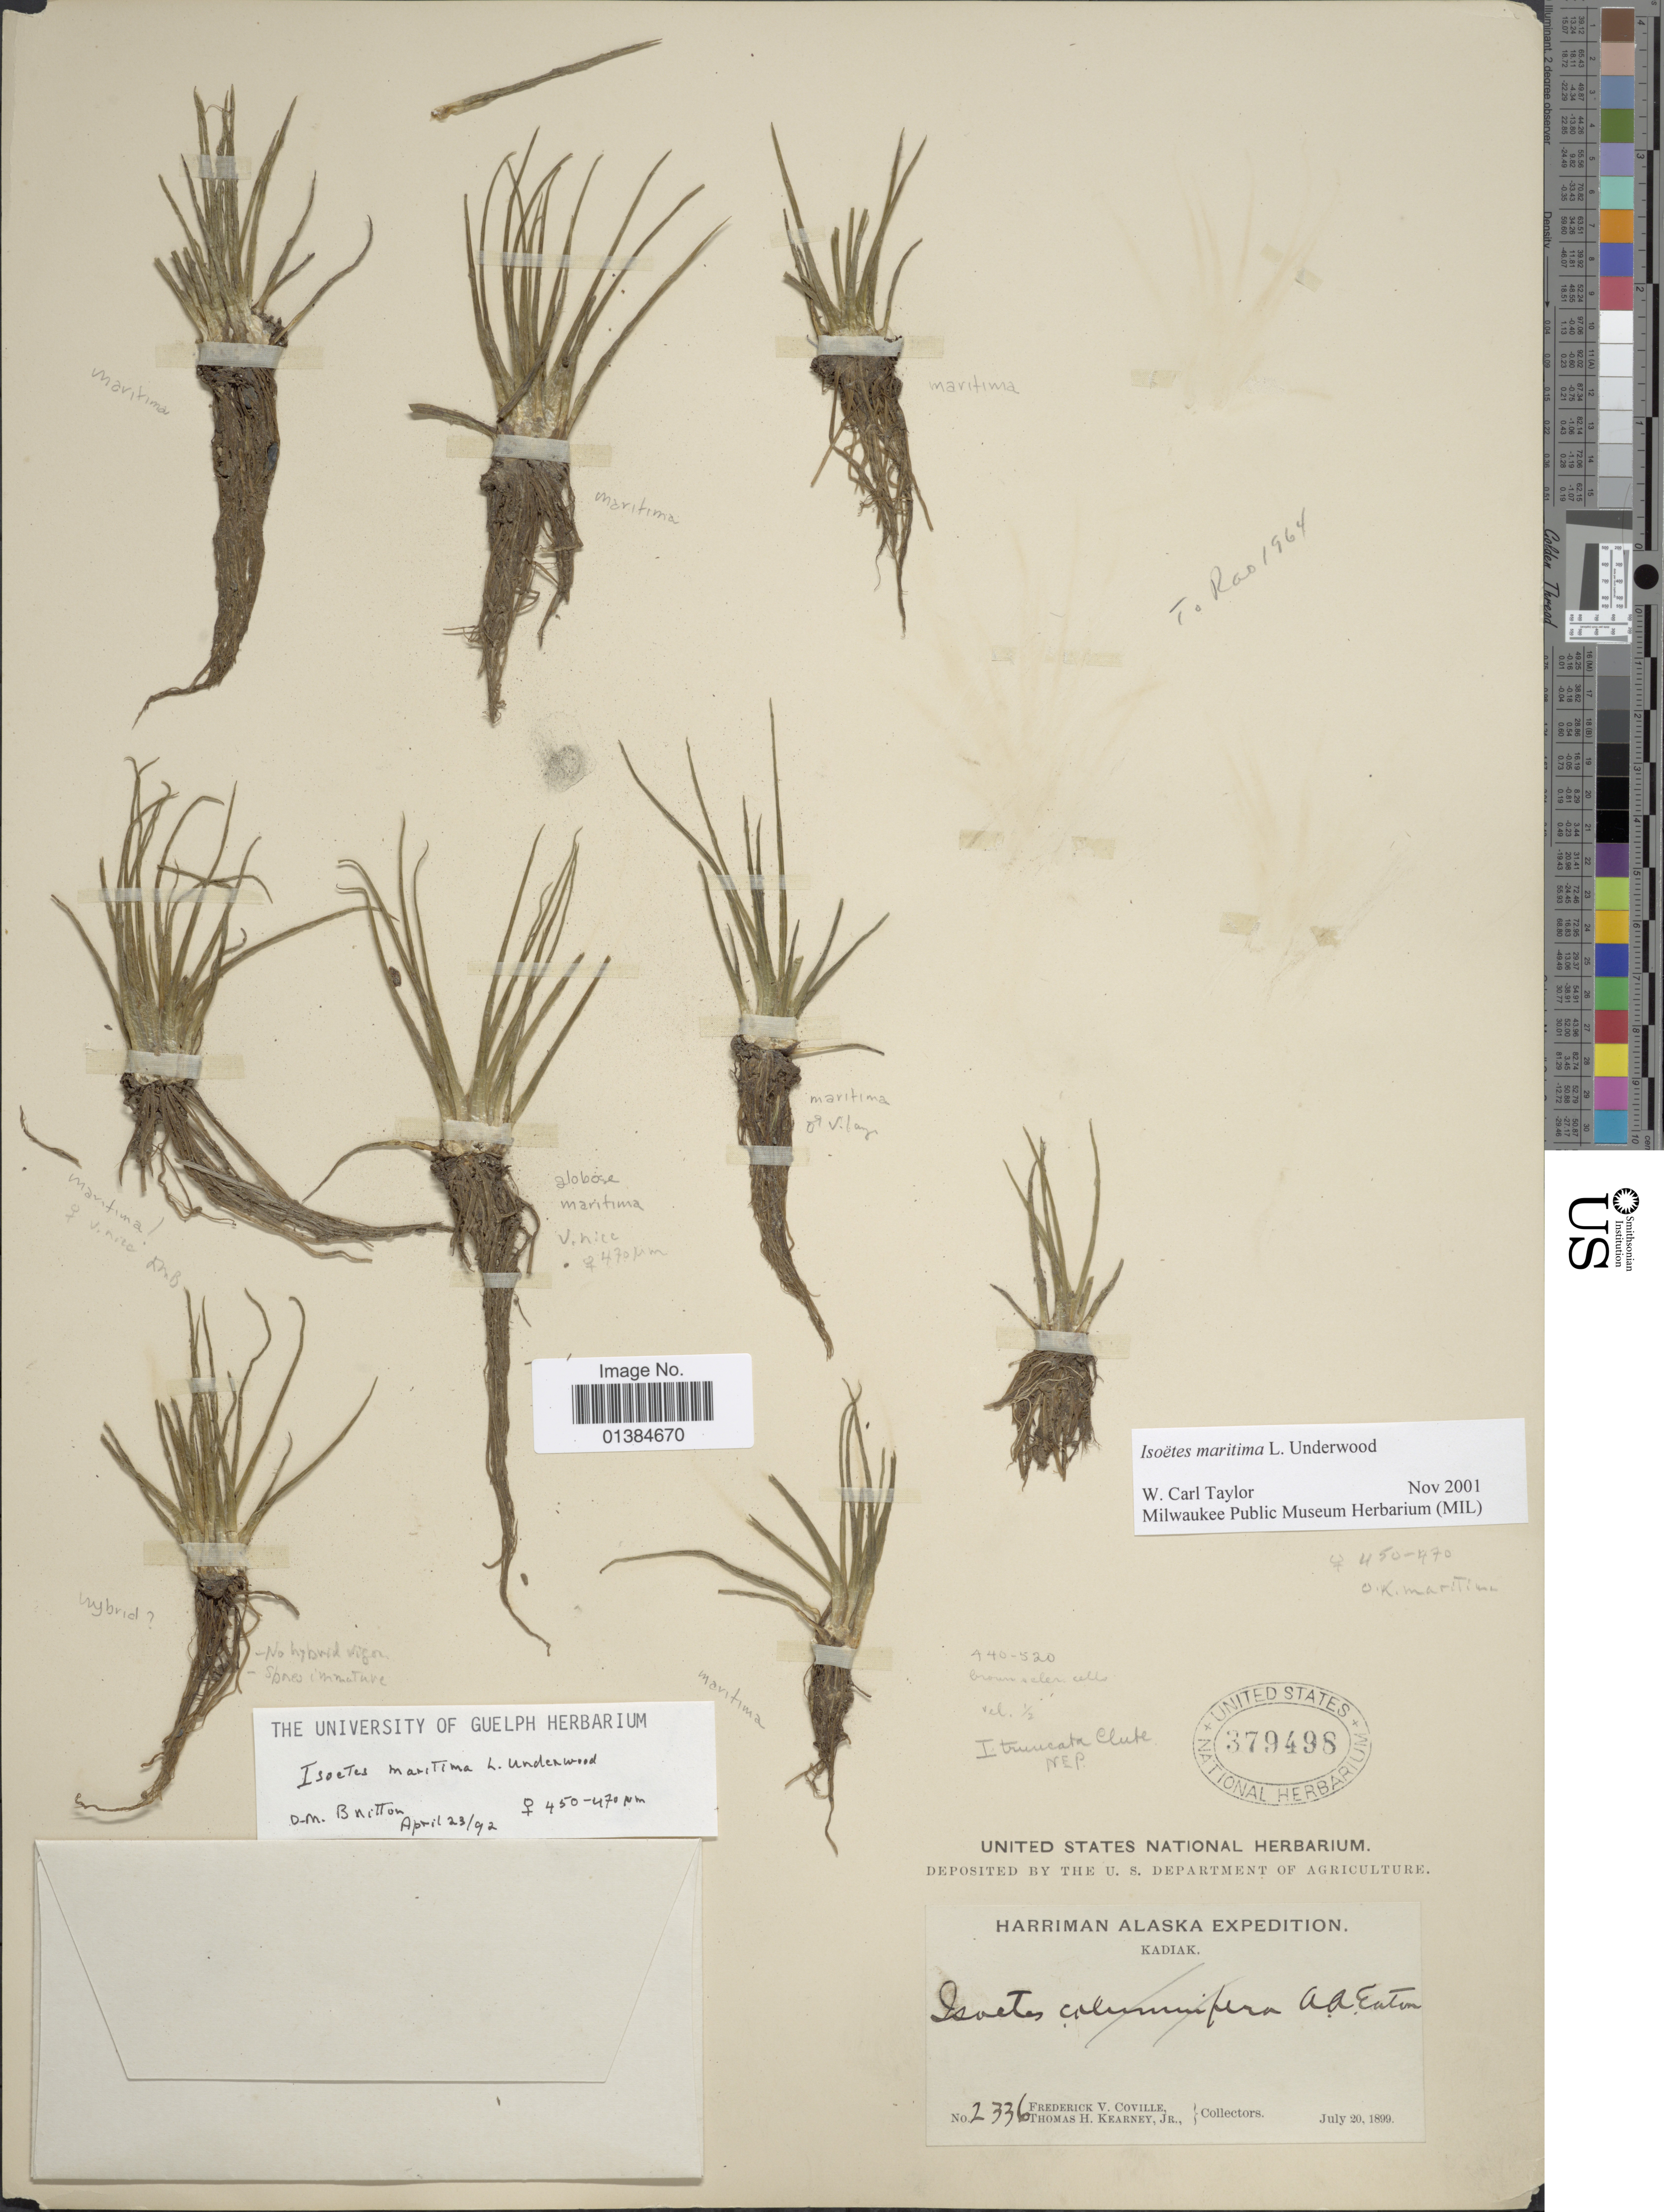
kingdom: Plantae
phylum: Tracheophyta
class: Lycopodiopsida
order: Isoetales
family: Isoetaceae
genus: Isoetes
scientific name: Isoetes maritima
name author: Underw.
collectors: F. V. Coville & T. H. Kearney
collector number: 2336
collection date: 1899-07-20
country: United States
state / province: Alaska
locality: Kadiak.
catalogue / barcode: US 379498